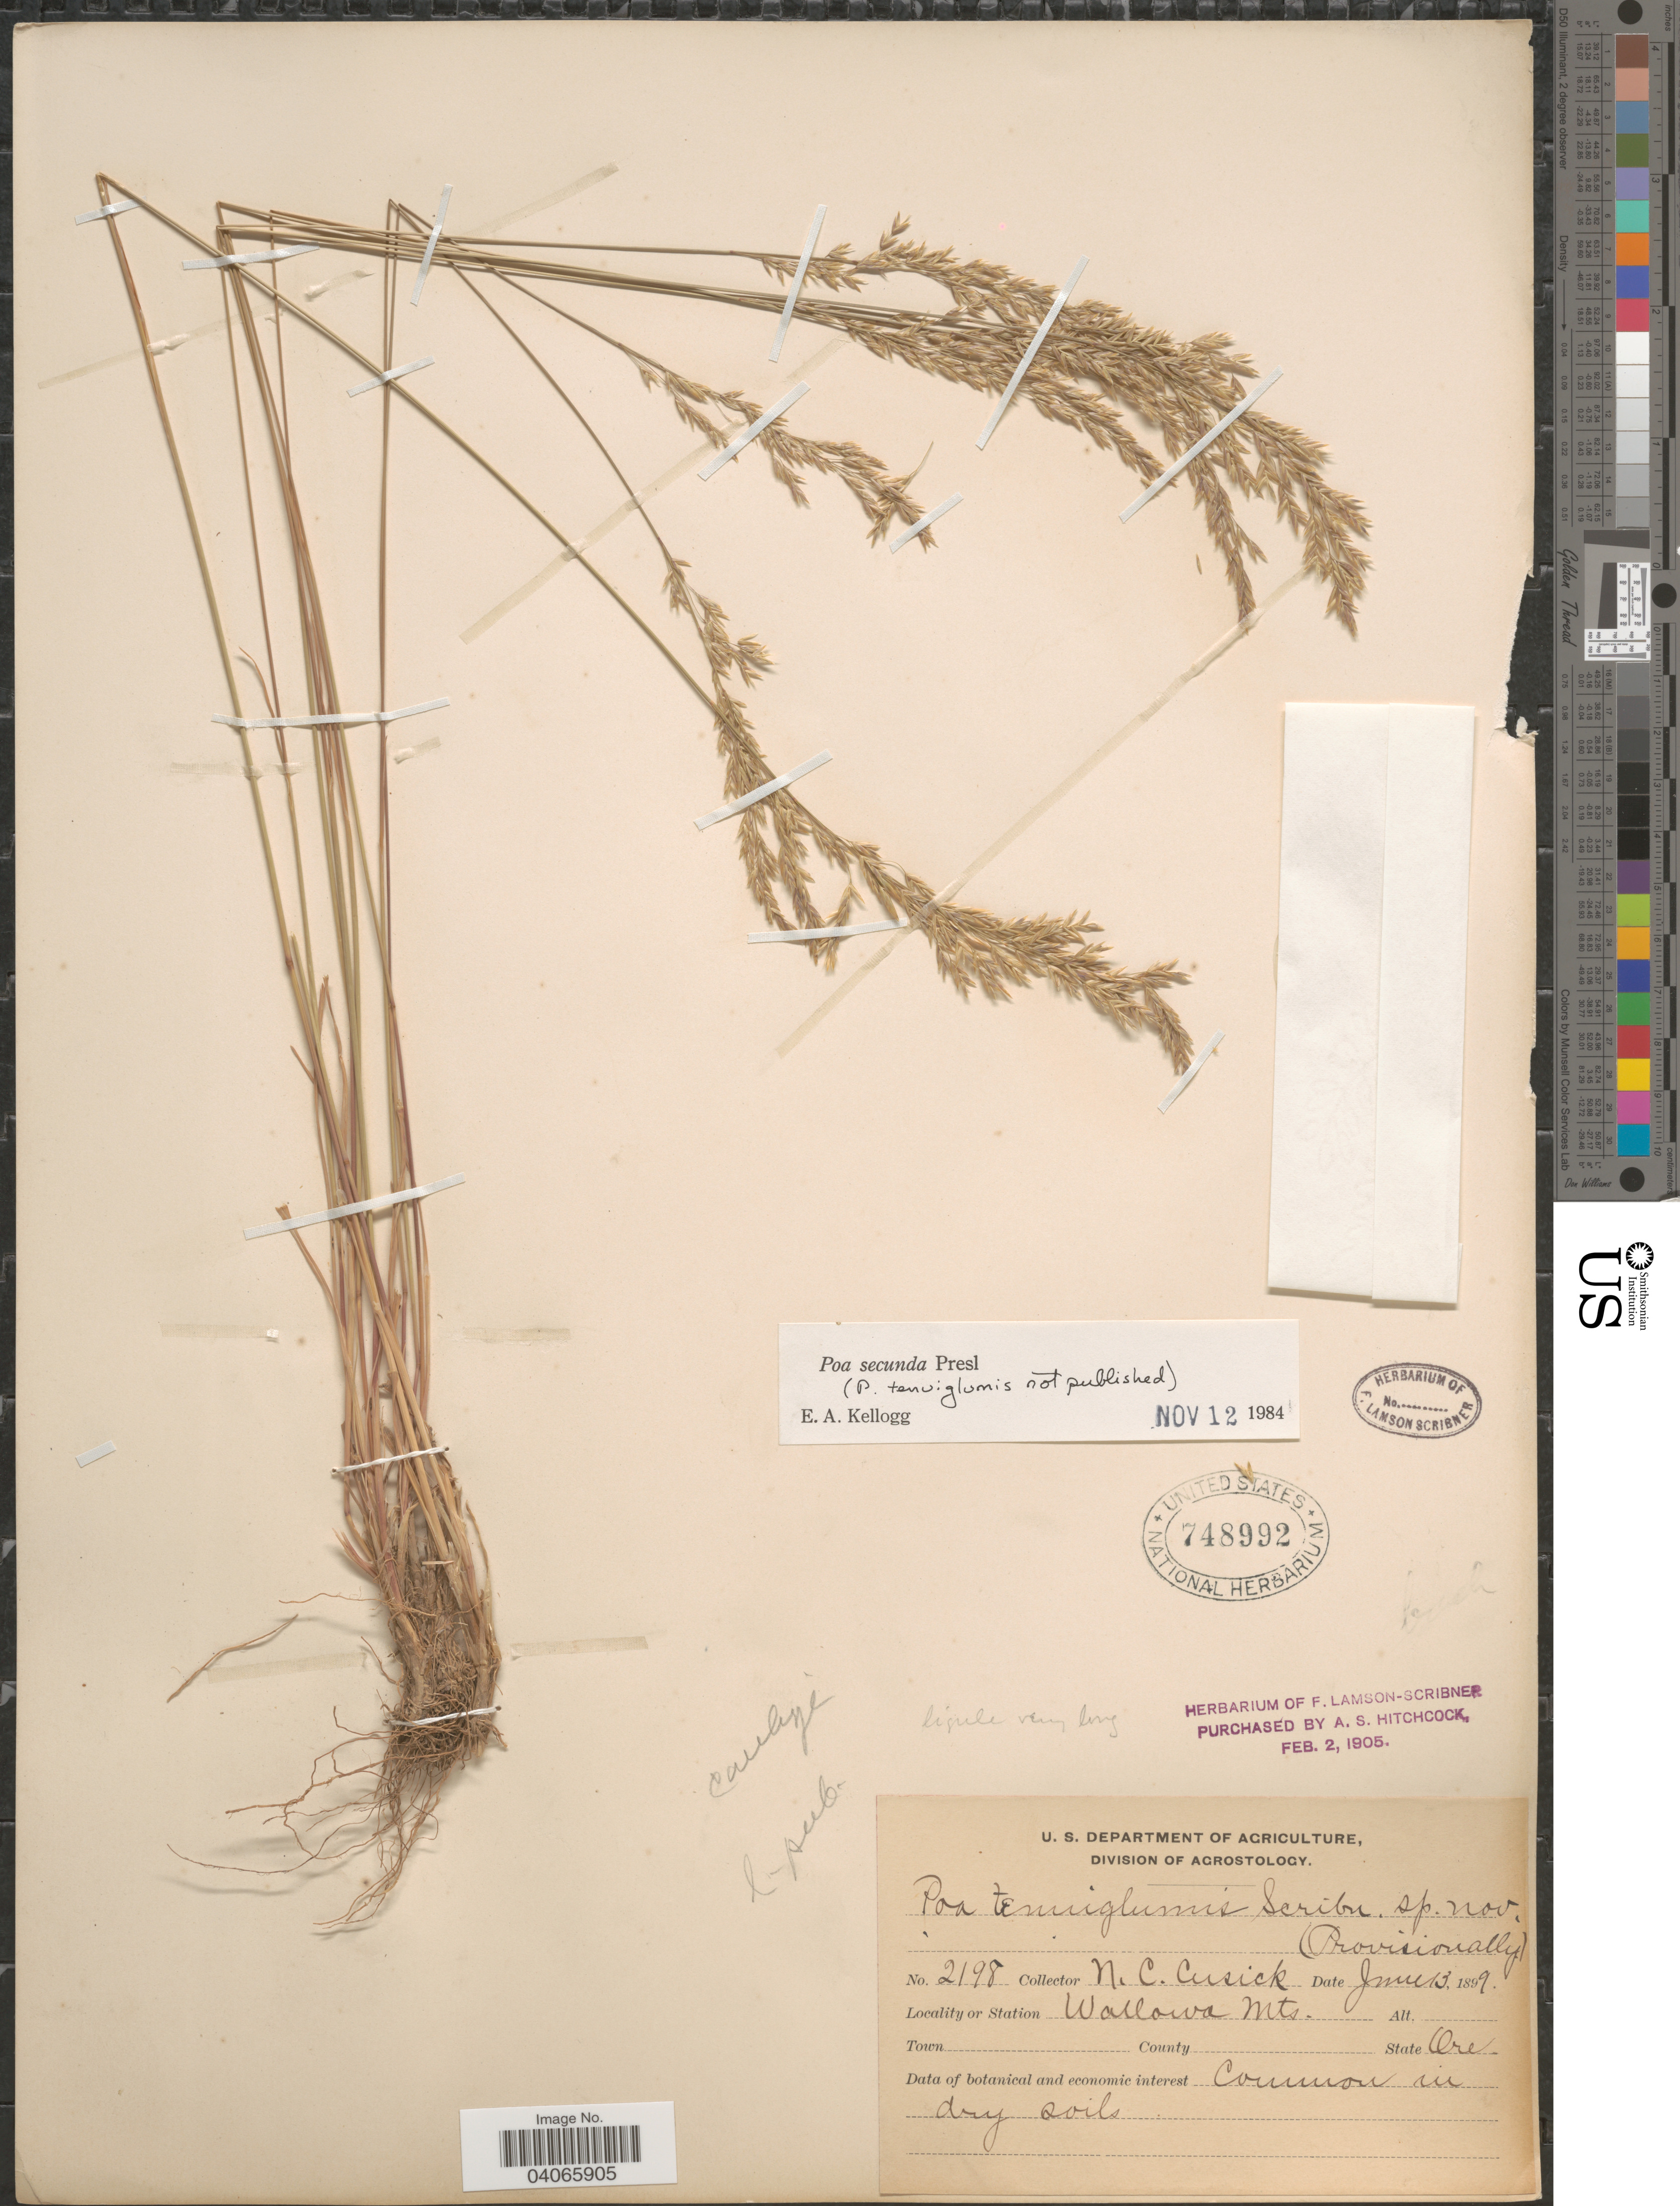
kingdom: Plantae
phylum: Tracheophyta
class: Liliopsida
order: Poales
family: Poaceae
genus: Poa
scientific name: Poa secunda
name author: J. Presl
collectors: W. C. Cusick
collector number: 2198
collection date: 1899-06-13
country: United States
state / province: Oregon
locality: Wallowa Mts.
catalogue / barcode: US 748992